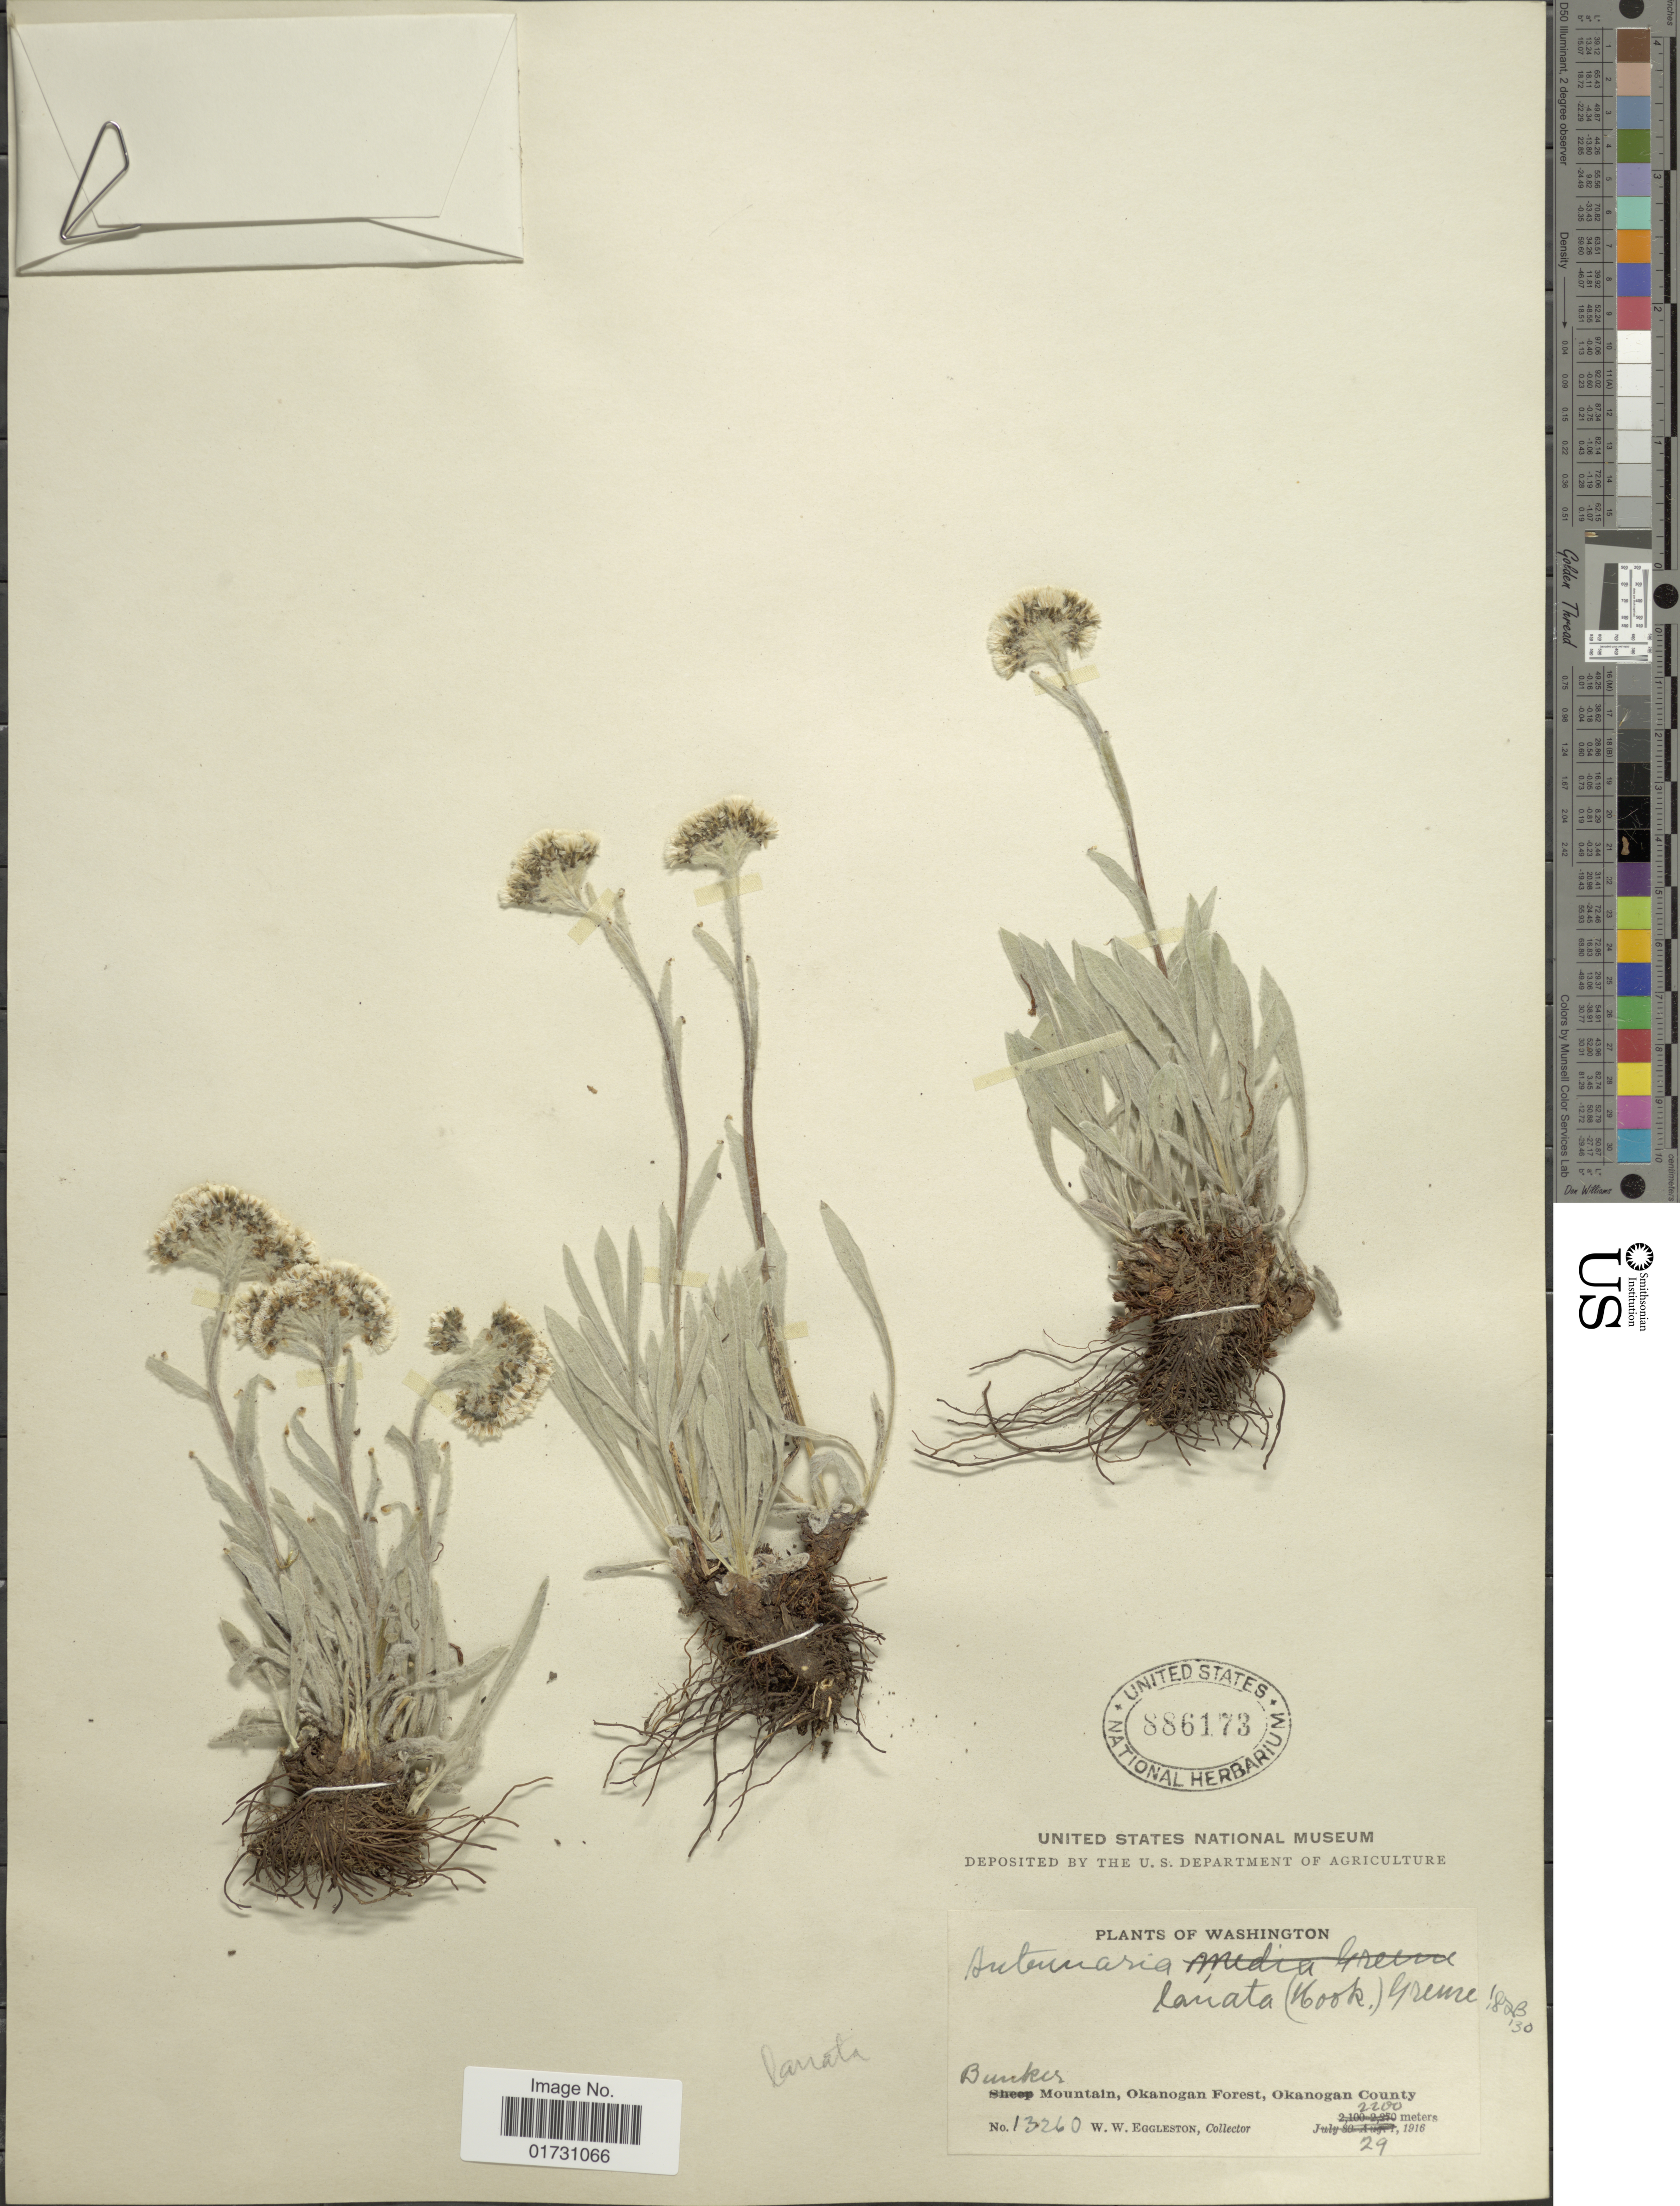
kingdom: Plantae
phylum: Tracheophyta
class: Magnoliopsida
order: Asterales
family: Asteraceae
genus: Antennaria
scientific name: Antennaria lanata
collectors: W. W. Eggleston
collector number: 13260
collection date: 1916-07-29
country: United States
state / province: Washington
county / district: Okanogan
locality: Mountain, Okanogan Forest, Okanogan County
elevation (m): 2200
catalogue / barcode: US 886173